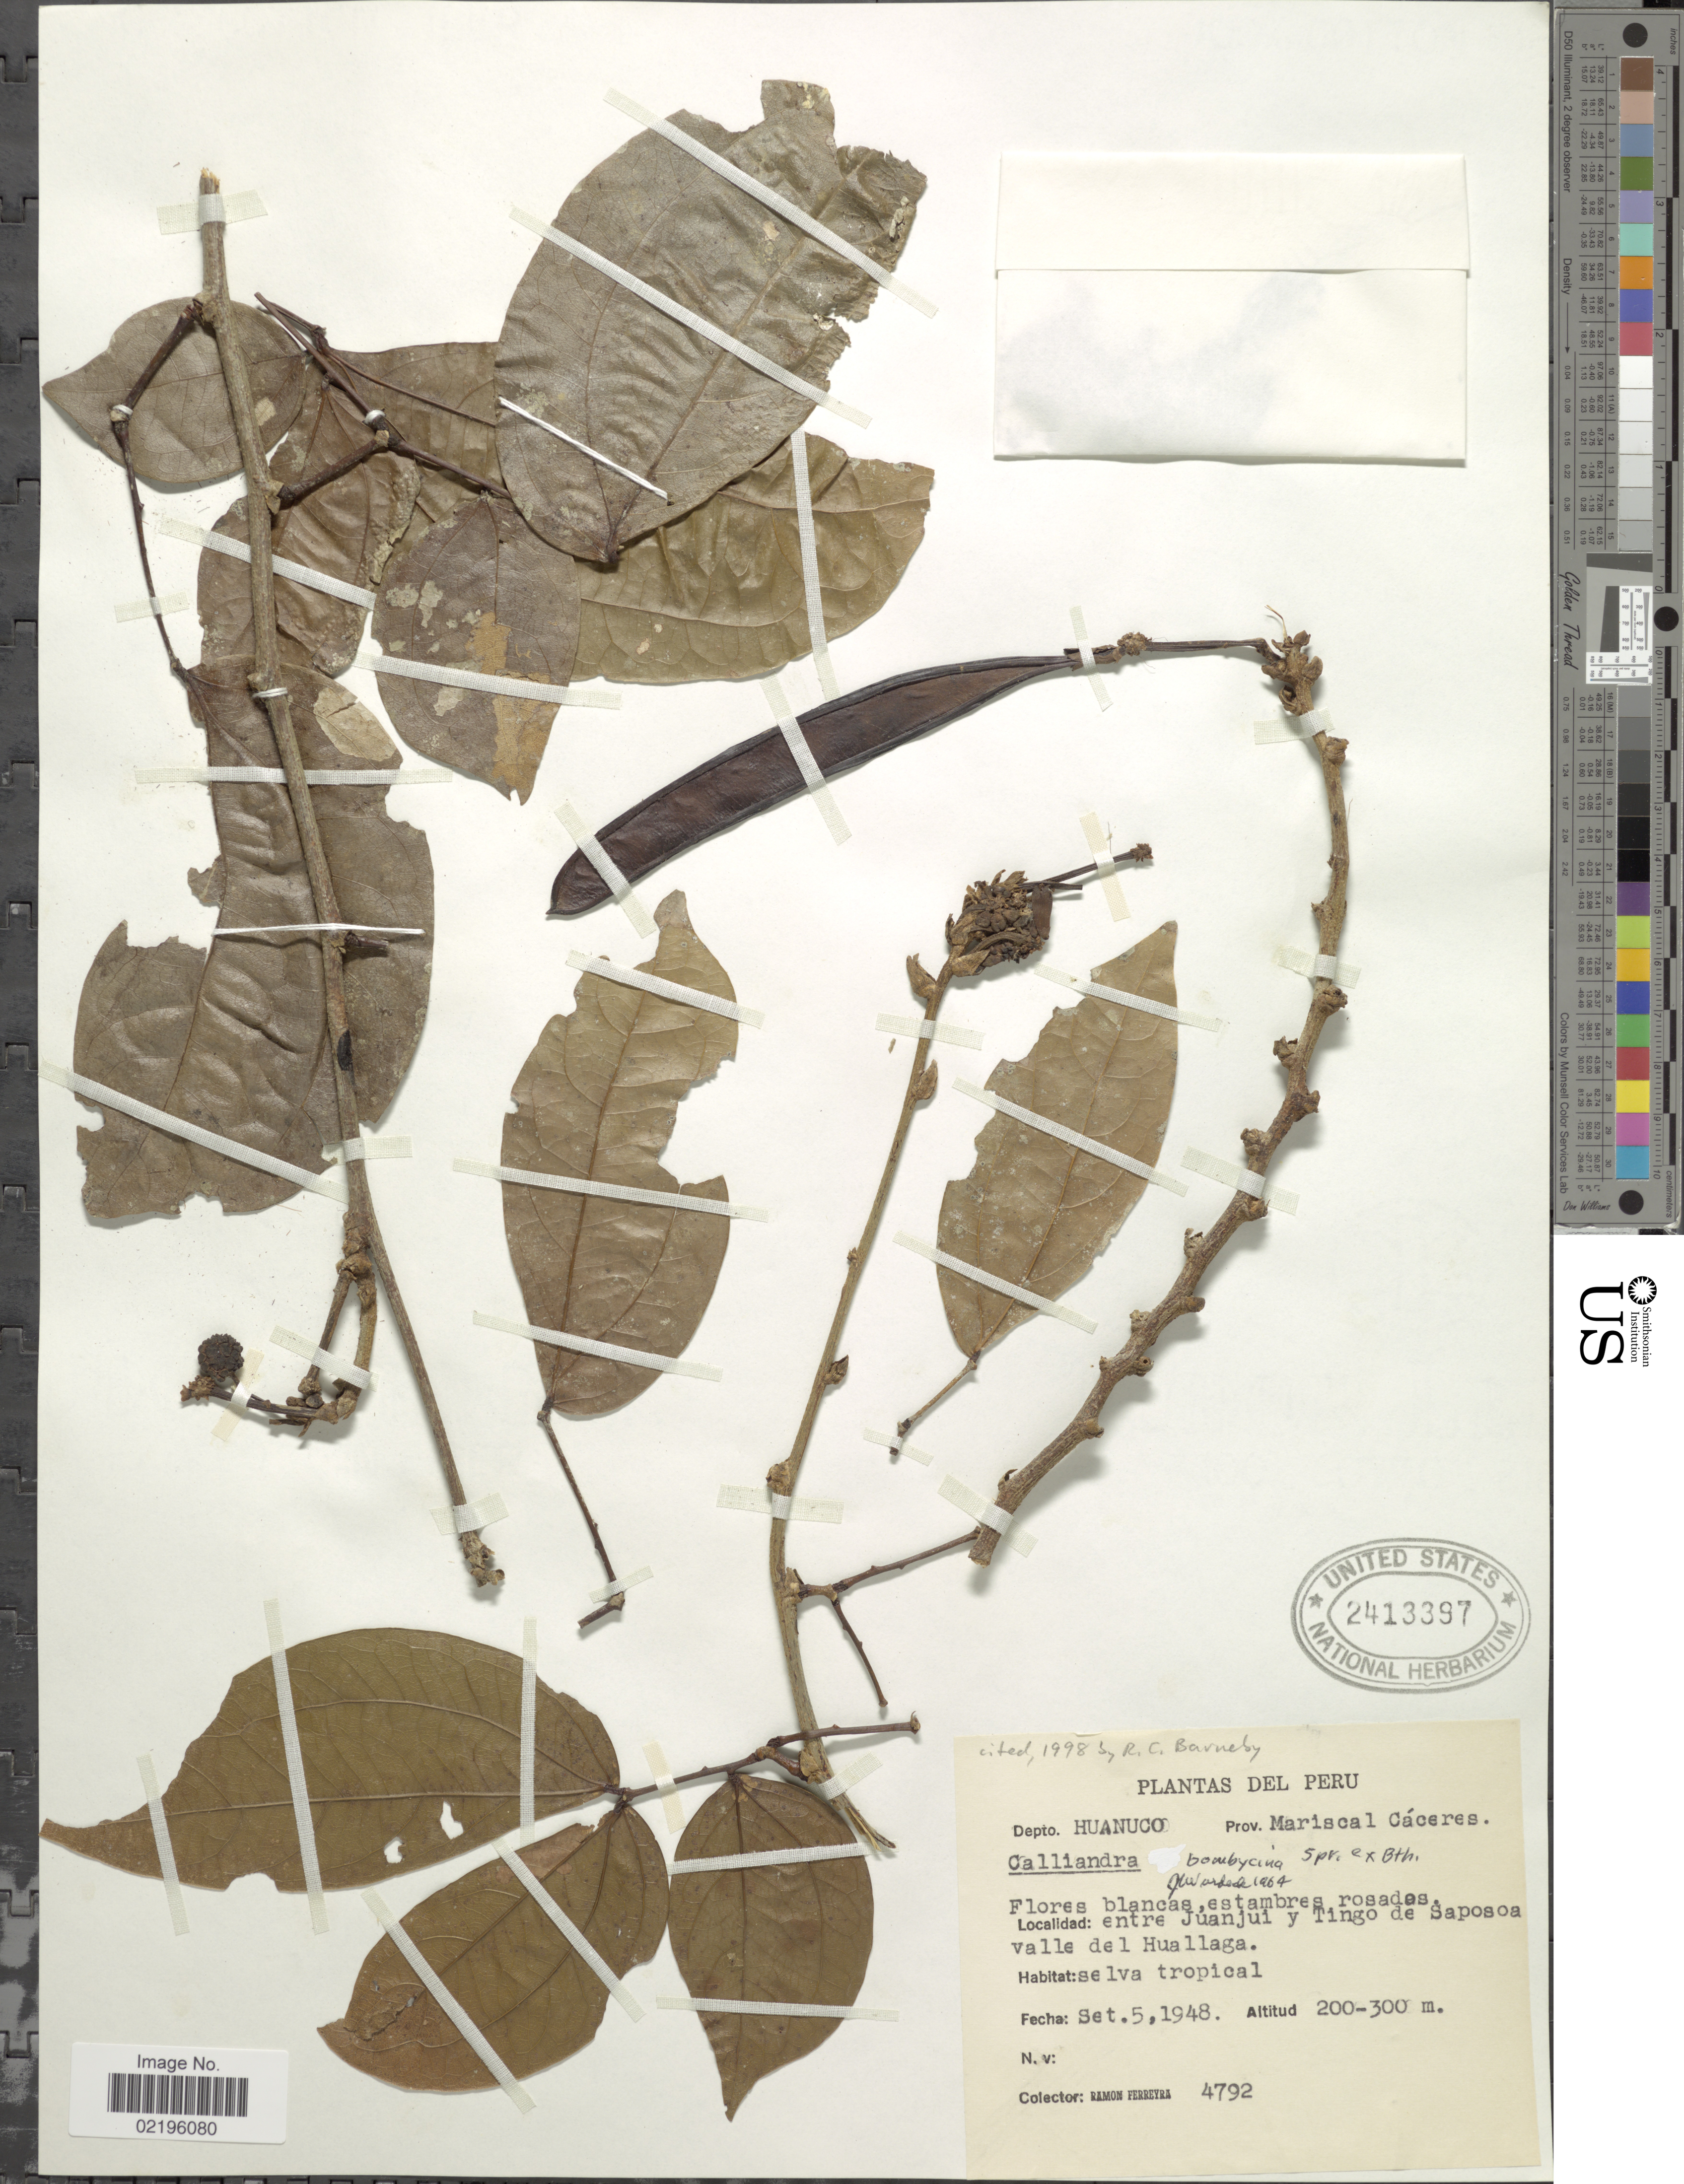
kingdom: Plantae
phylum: Tracheophyta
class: Magnoliopsida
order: Fabales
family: Fabaceae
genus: Calliandra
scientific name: Calliandra bombycina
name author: Benth. ex Spruce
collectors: R. A. Ferreyra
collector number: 4792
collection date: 1948-09-05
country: Peru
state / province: Huánuco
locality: Depto. Huanuco. Prov. Mariscal Caceres. Entre Juanjui y Tingo de Saposoa valle del Huallaga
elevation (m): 200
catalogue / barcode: US 2413397